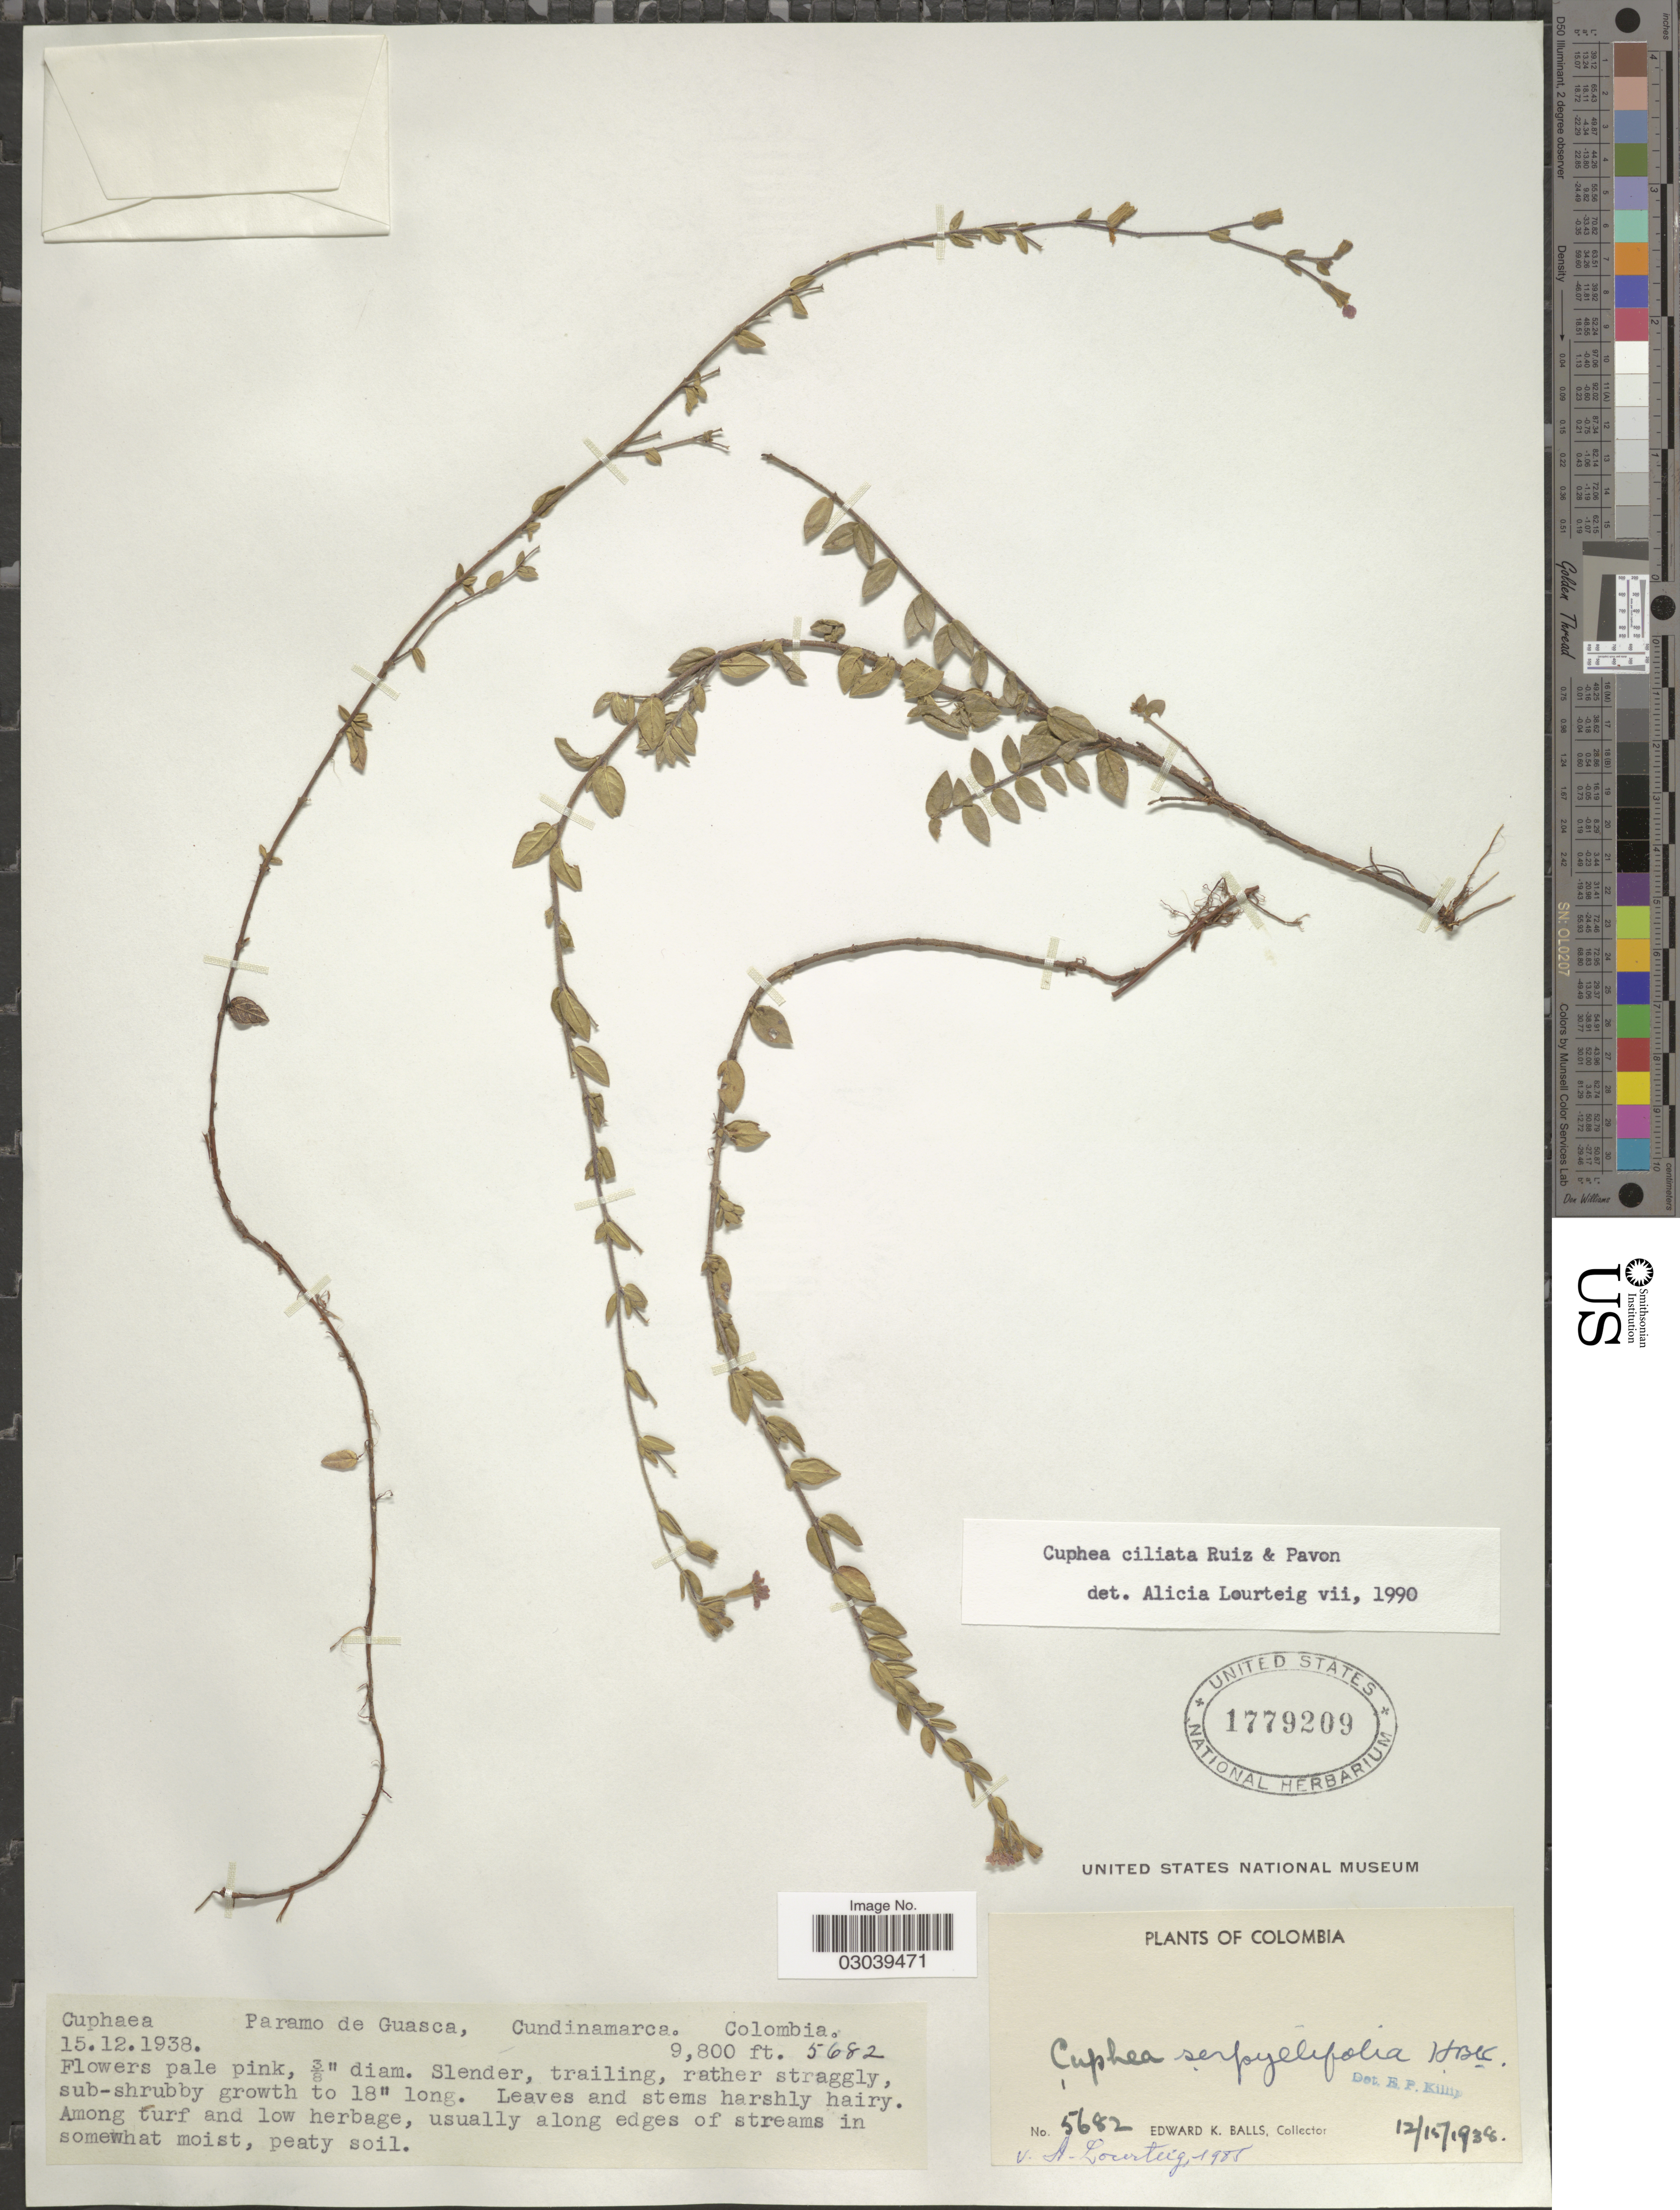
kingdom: Plantae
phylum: Tracheophyta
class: Magnoliopsida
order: Myrtales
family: Lythraceae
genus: Cuphea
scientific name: Cuphea ciliata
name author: Ruiz & Pav.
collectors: E. K. Balls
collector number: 5682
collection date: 1938-12-15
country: Colombia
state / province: Cundinamarca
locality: Paramo de Guasca.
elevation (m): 2987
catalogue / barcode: US 1779209